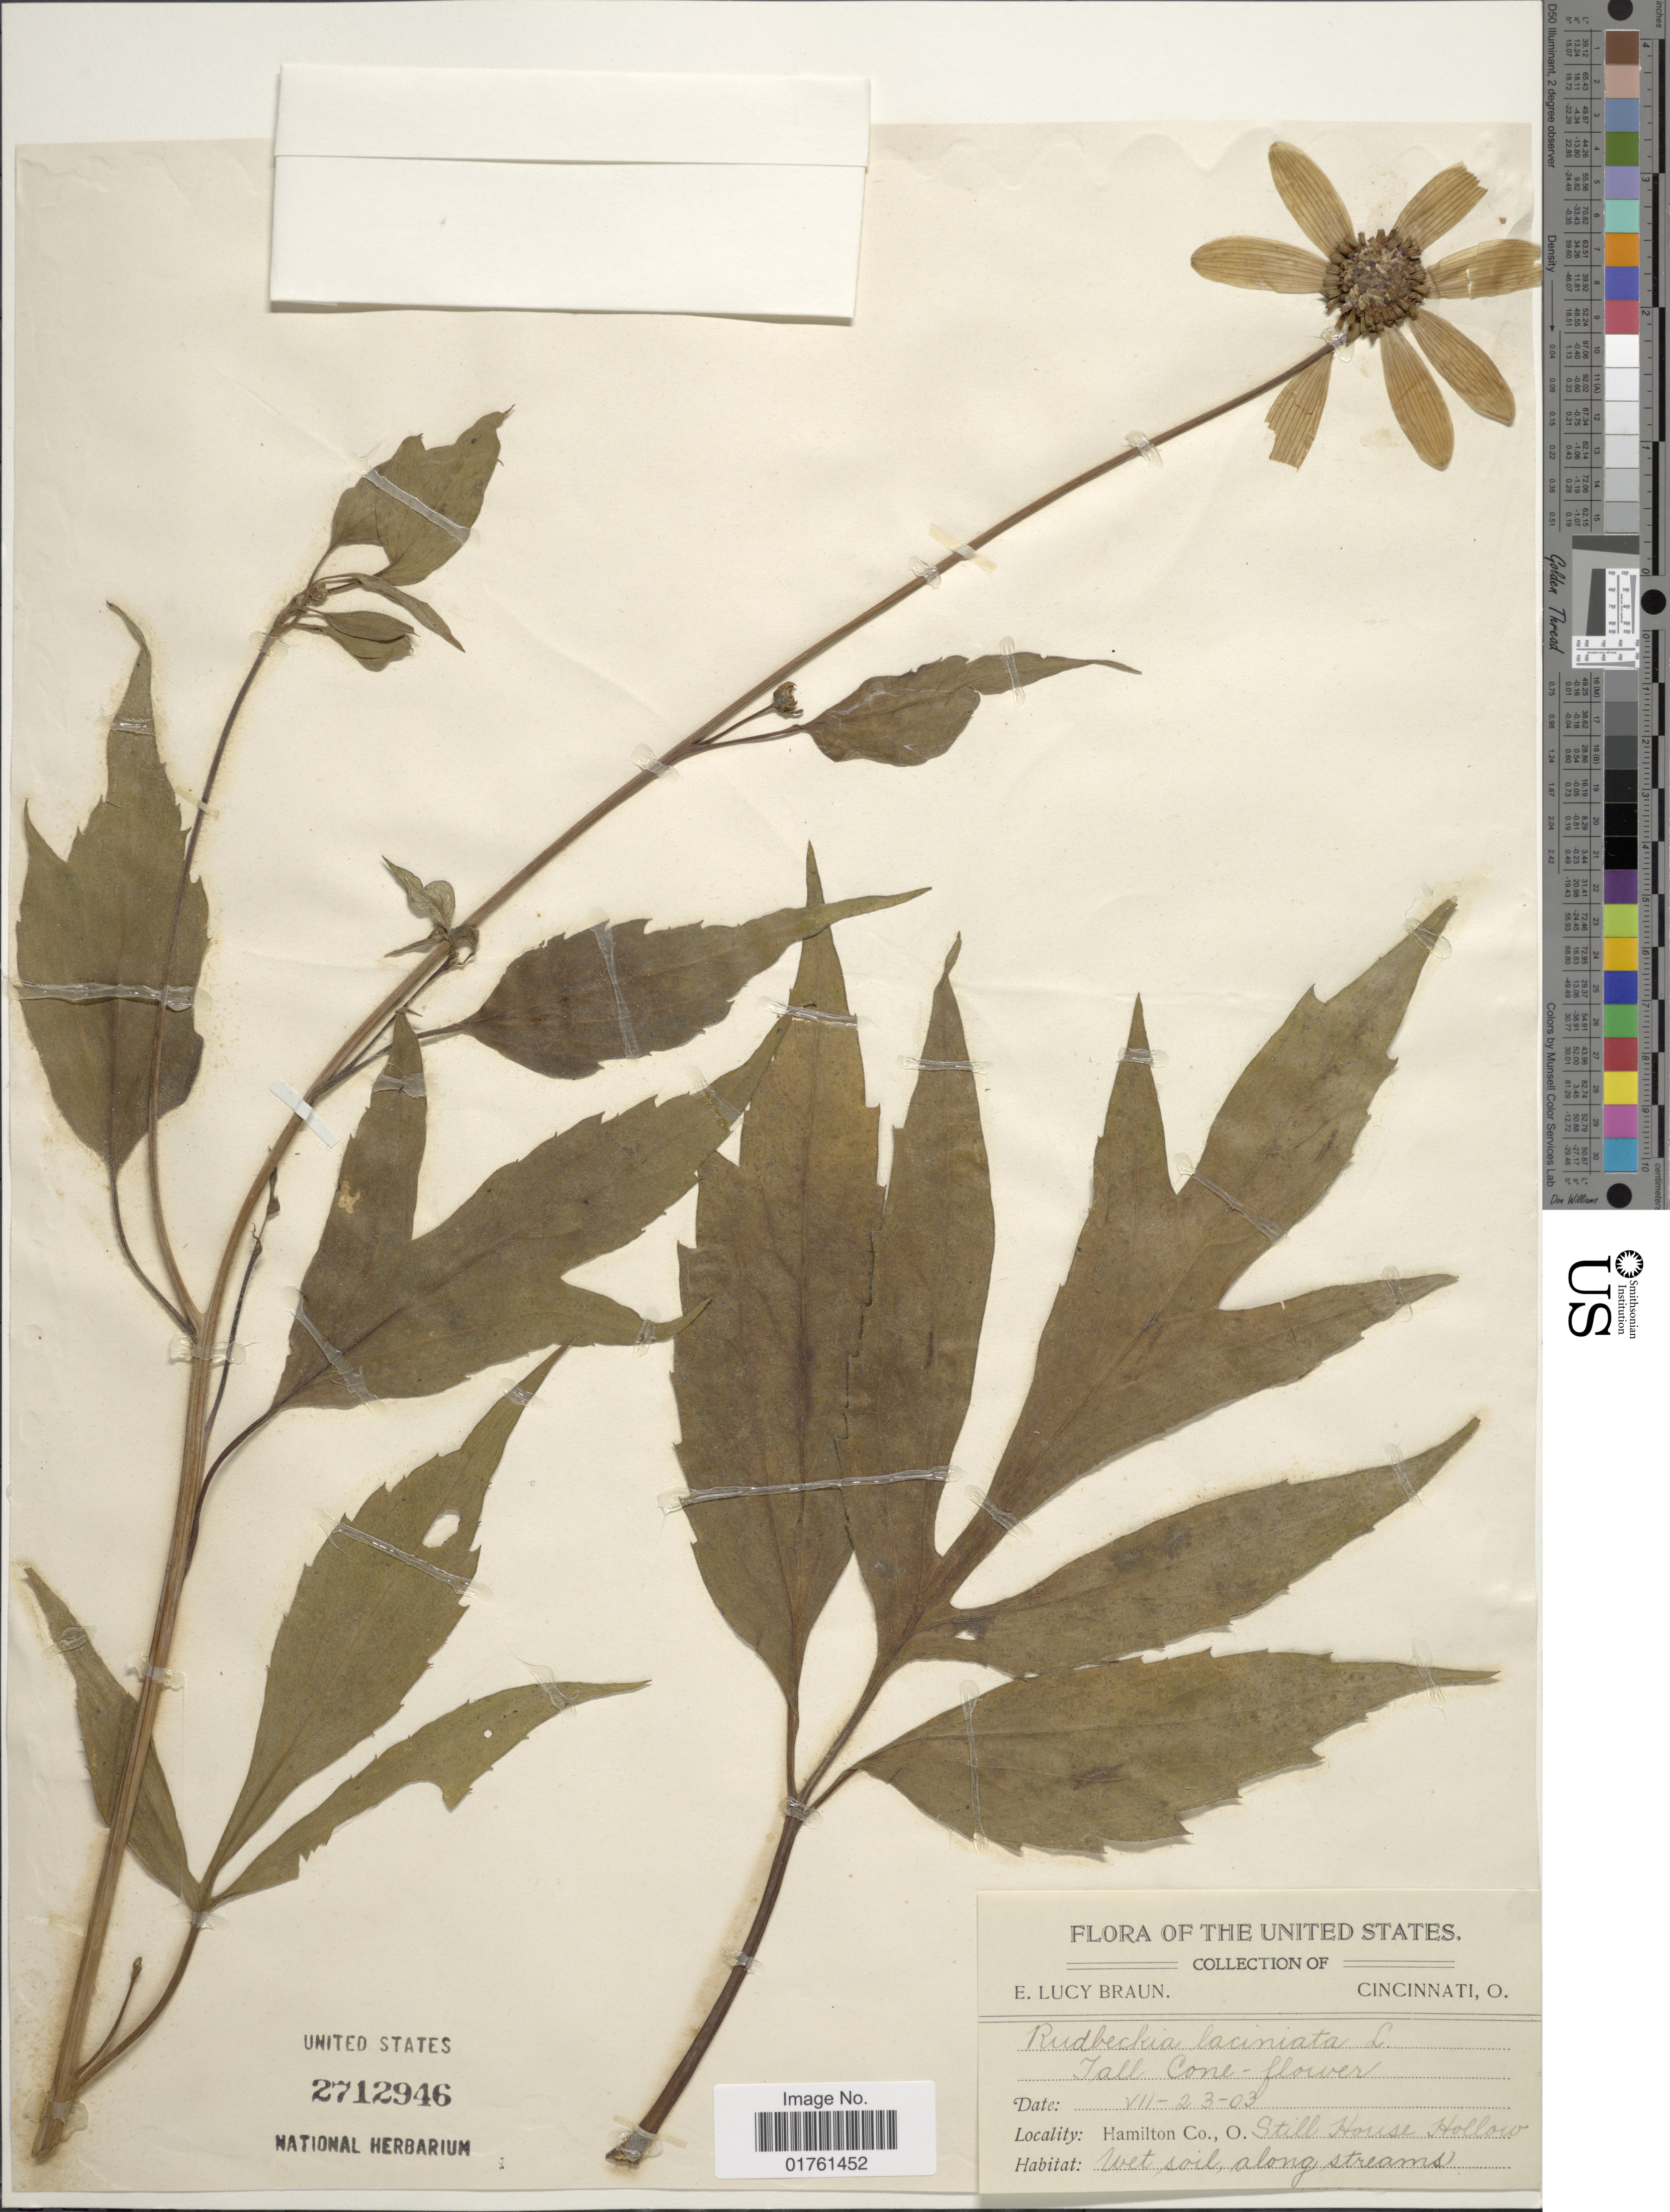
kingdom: Plantae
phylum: Tracheophyta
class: Magnoliopsida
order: Asterales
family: Asteraceae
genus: Rudbeckia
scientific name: Rudbeckia laciniata var. laciniata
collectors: E. L. Braun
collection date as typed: Transcribed d/m/y: 23/7/3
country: United States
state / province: Ohio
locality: Hamilton Co., Still House Hollow, Wet soil along streams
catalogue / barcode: US 2712946